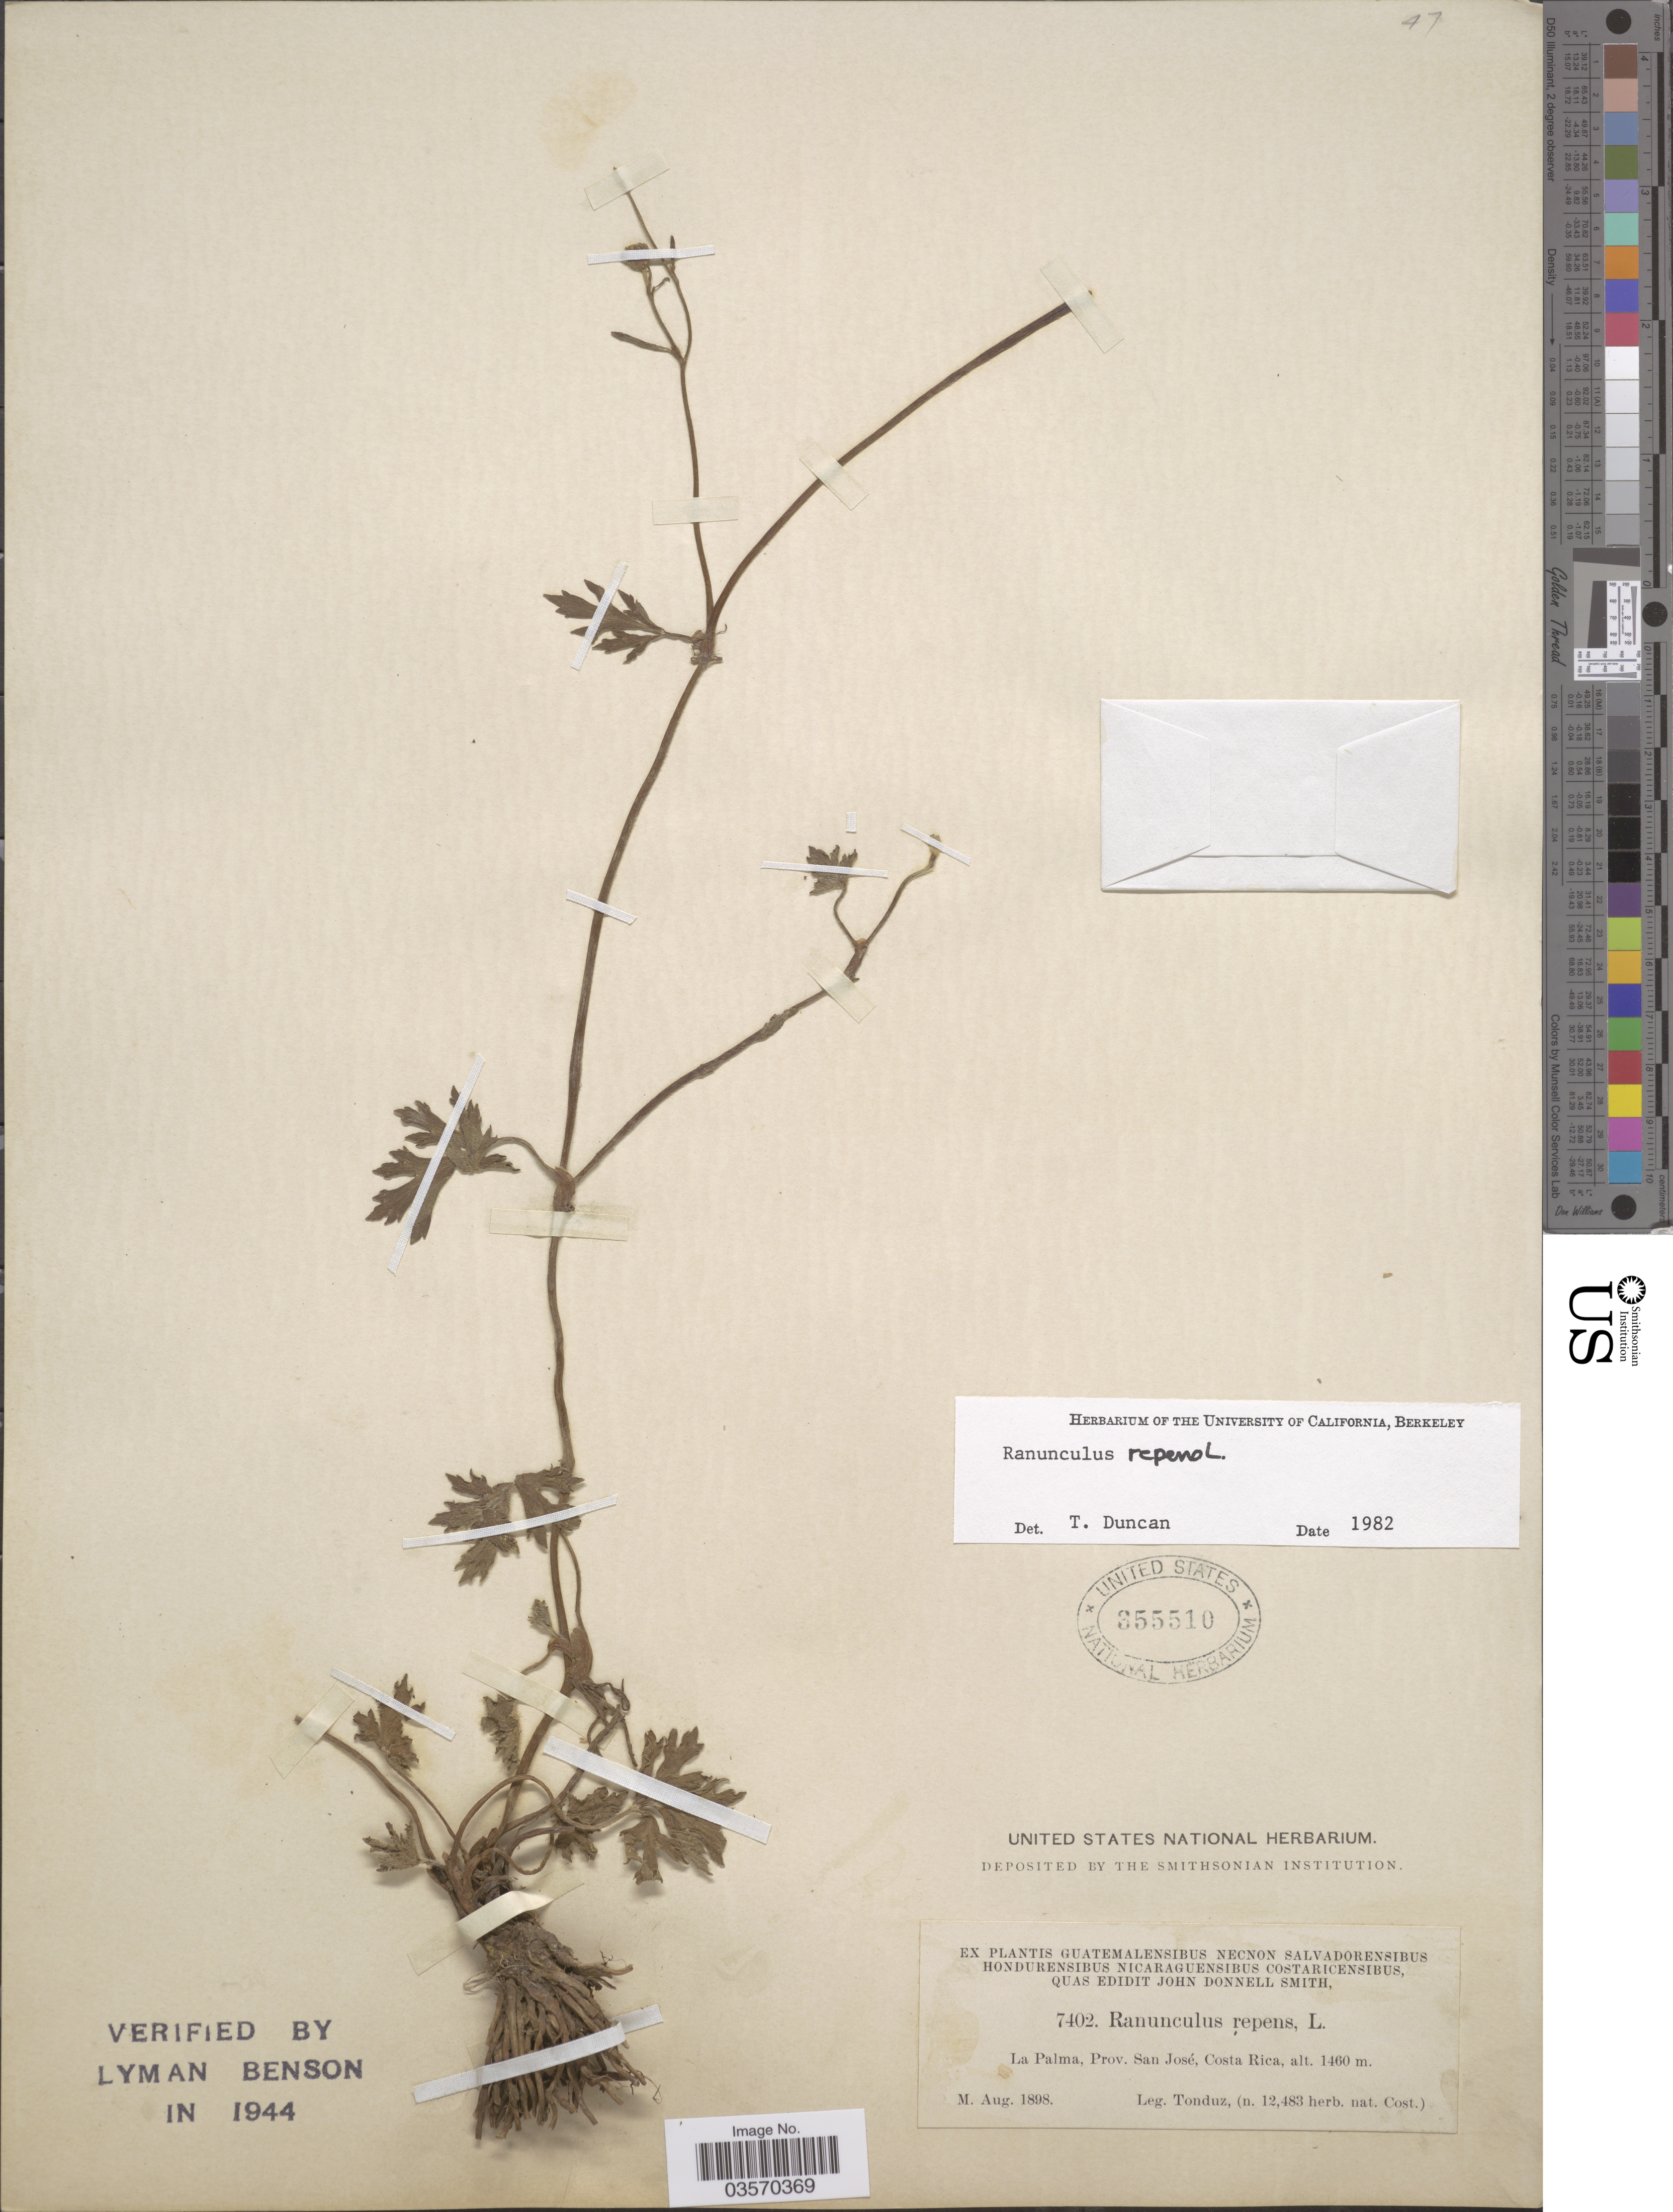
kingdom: Plantae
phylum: Tracheophyta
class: Magnoliopsida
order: Ranunculales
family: Ranunculaceae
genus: Ranunculus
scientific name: Ranunculus repens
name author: L.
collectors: Tonduz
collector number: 7402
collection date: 1898-08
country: Costa Rica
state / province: San José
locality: La Palma.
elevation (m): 1460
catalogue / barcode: US 355510